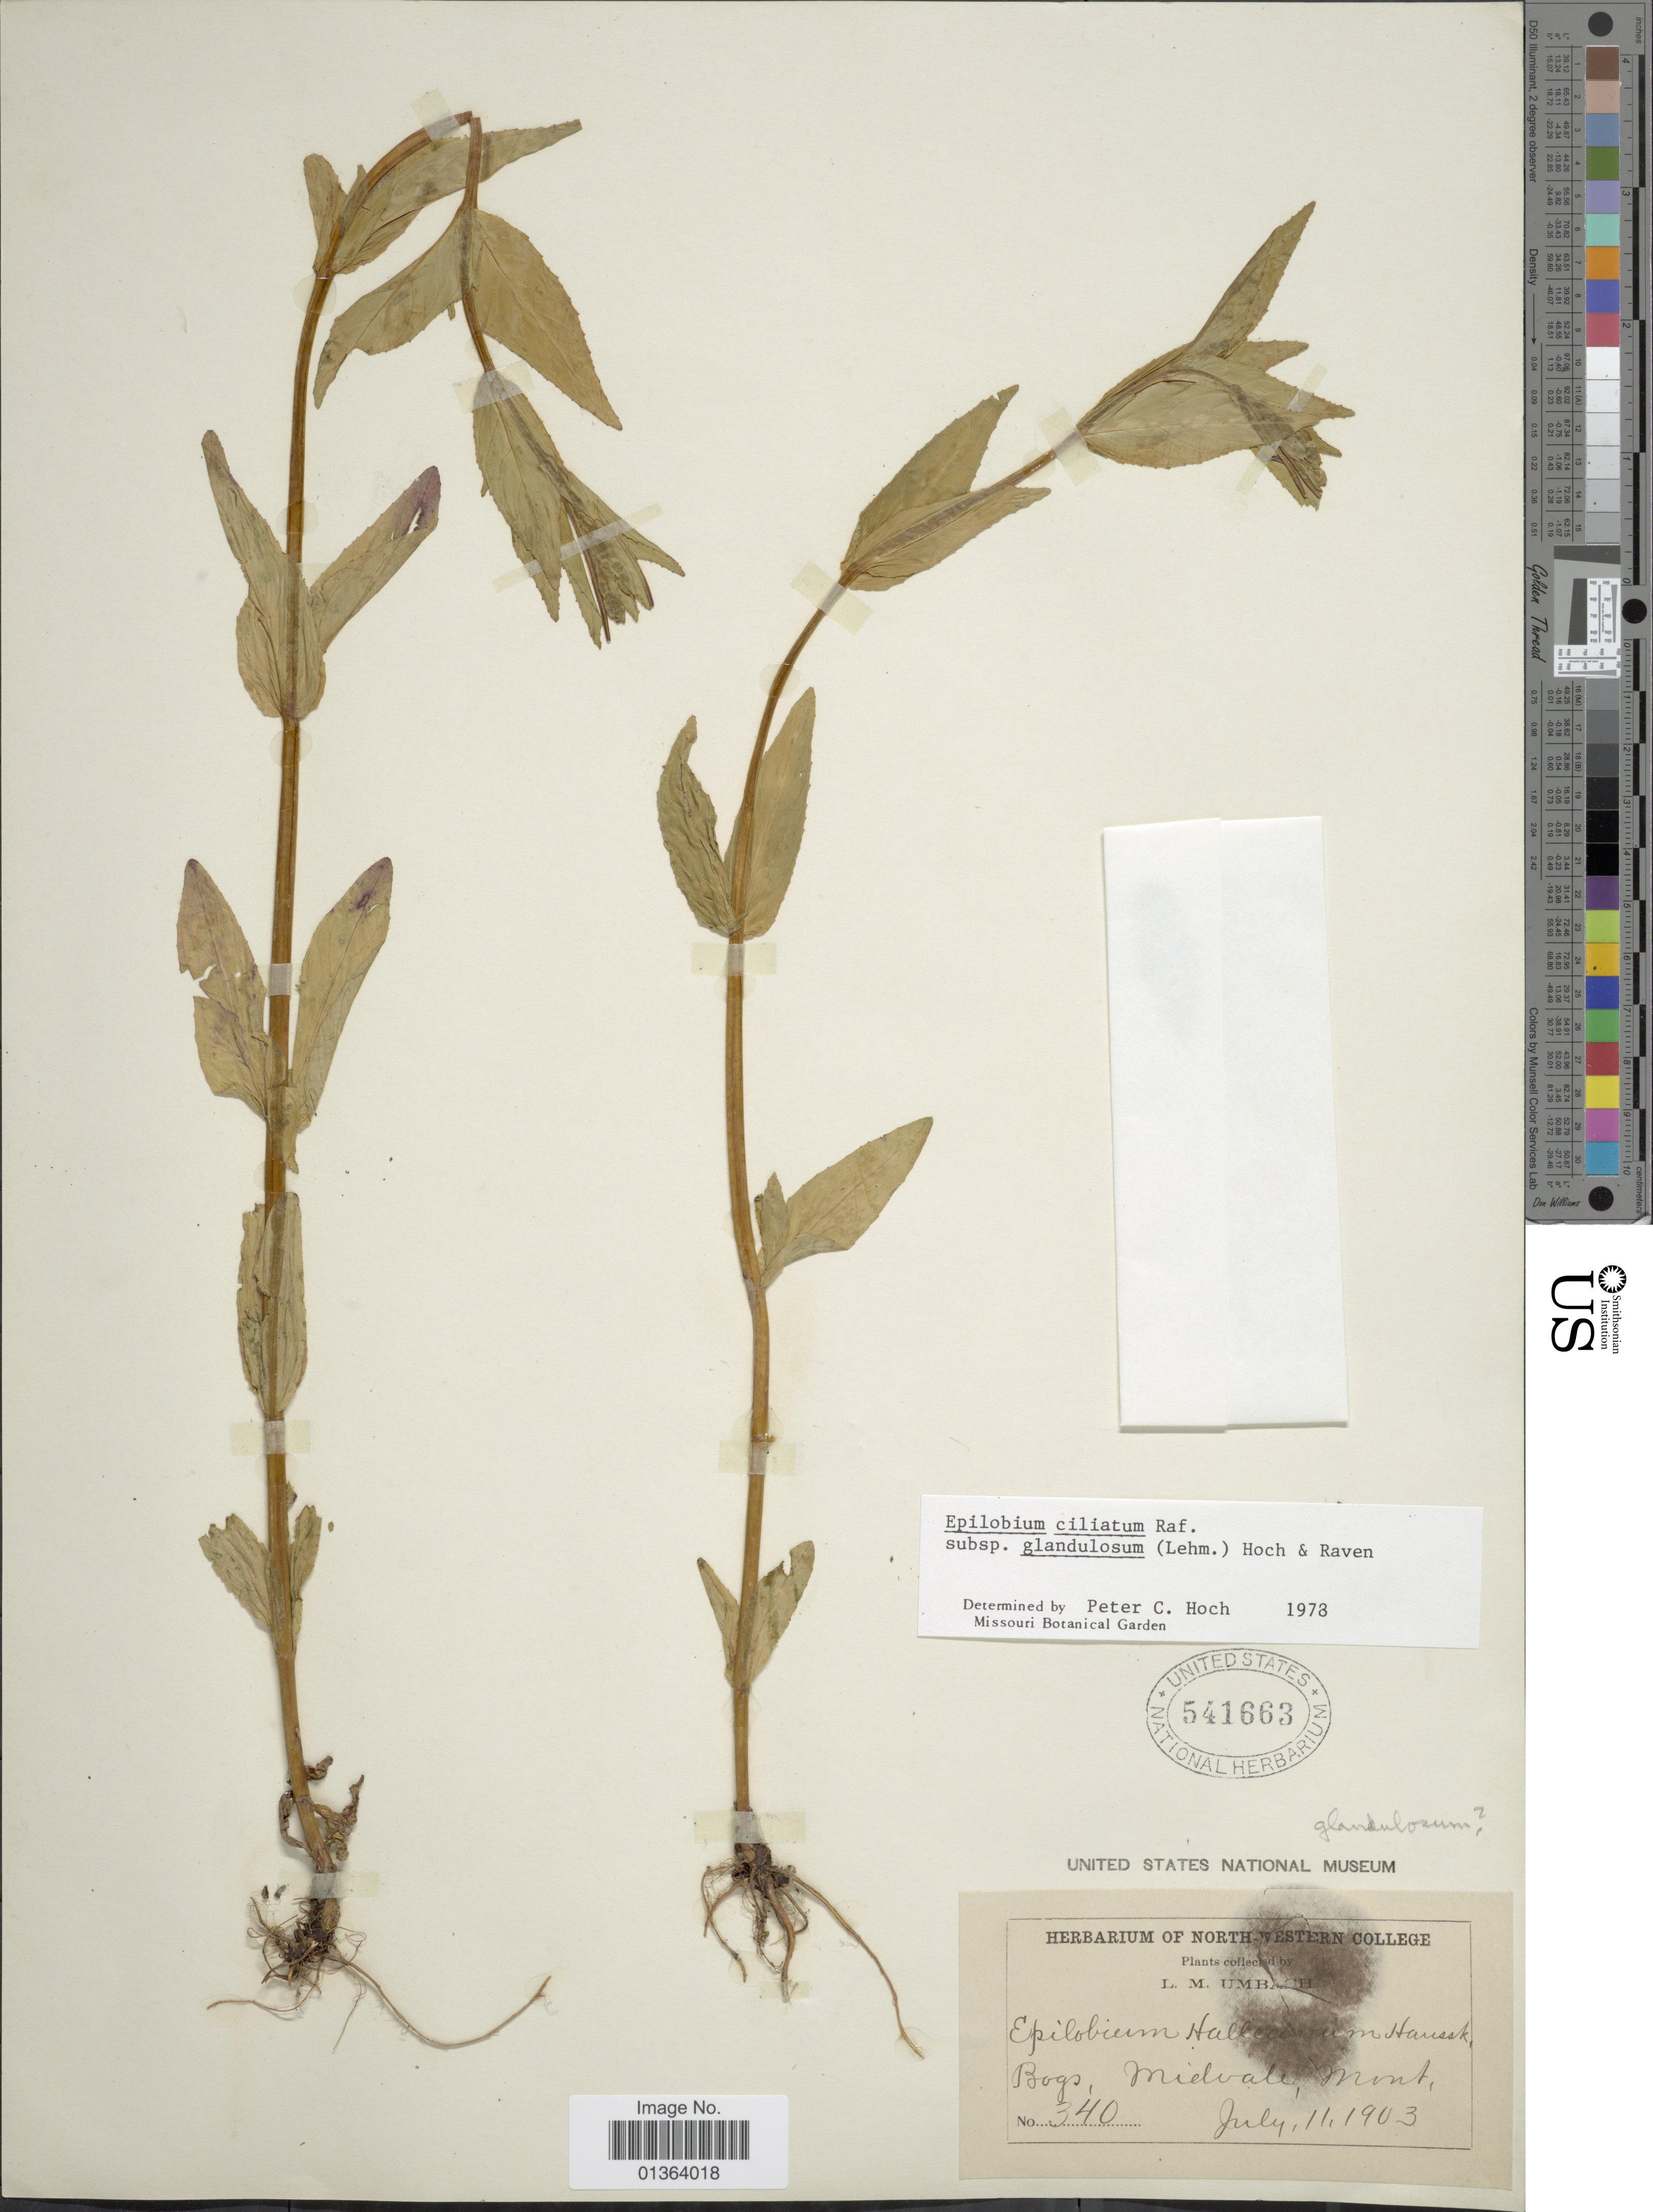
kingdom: Plantae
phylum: Tracheophyta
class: Magnoliopsida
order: Myrtales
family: Onagraceae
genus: Epilobium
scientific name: Epilobium ciliatum subsp. glandulosum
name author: (Lehm.) Hoch & P.H. Raven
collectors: L. M. Umbach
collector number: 340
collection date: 1903-07-11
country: United States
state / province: Montana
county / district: Lincoln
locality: Bogs, Midvale.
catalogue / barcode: US 541663